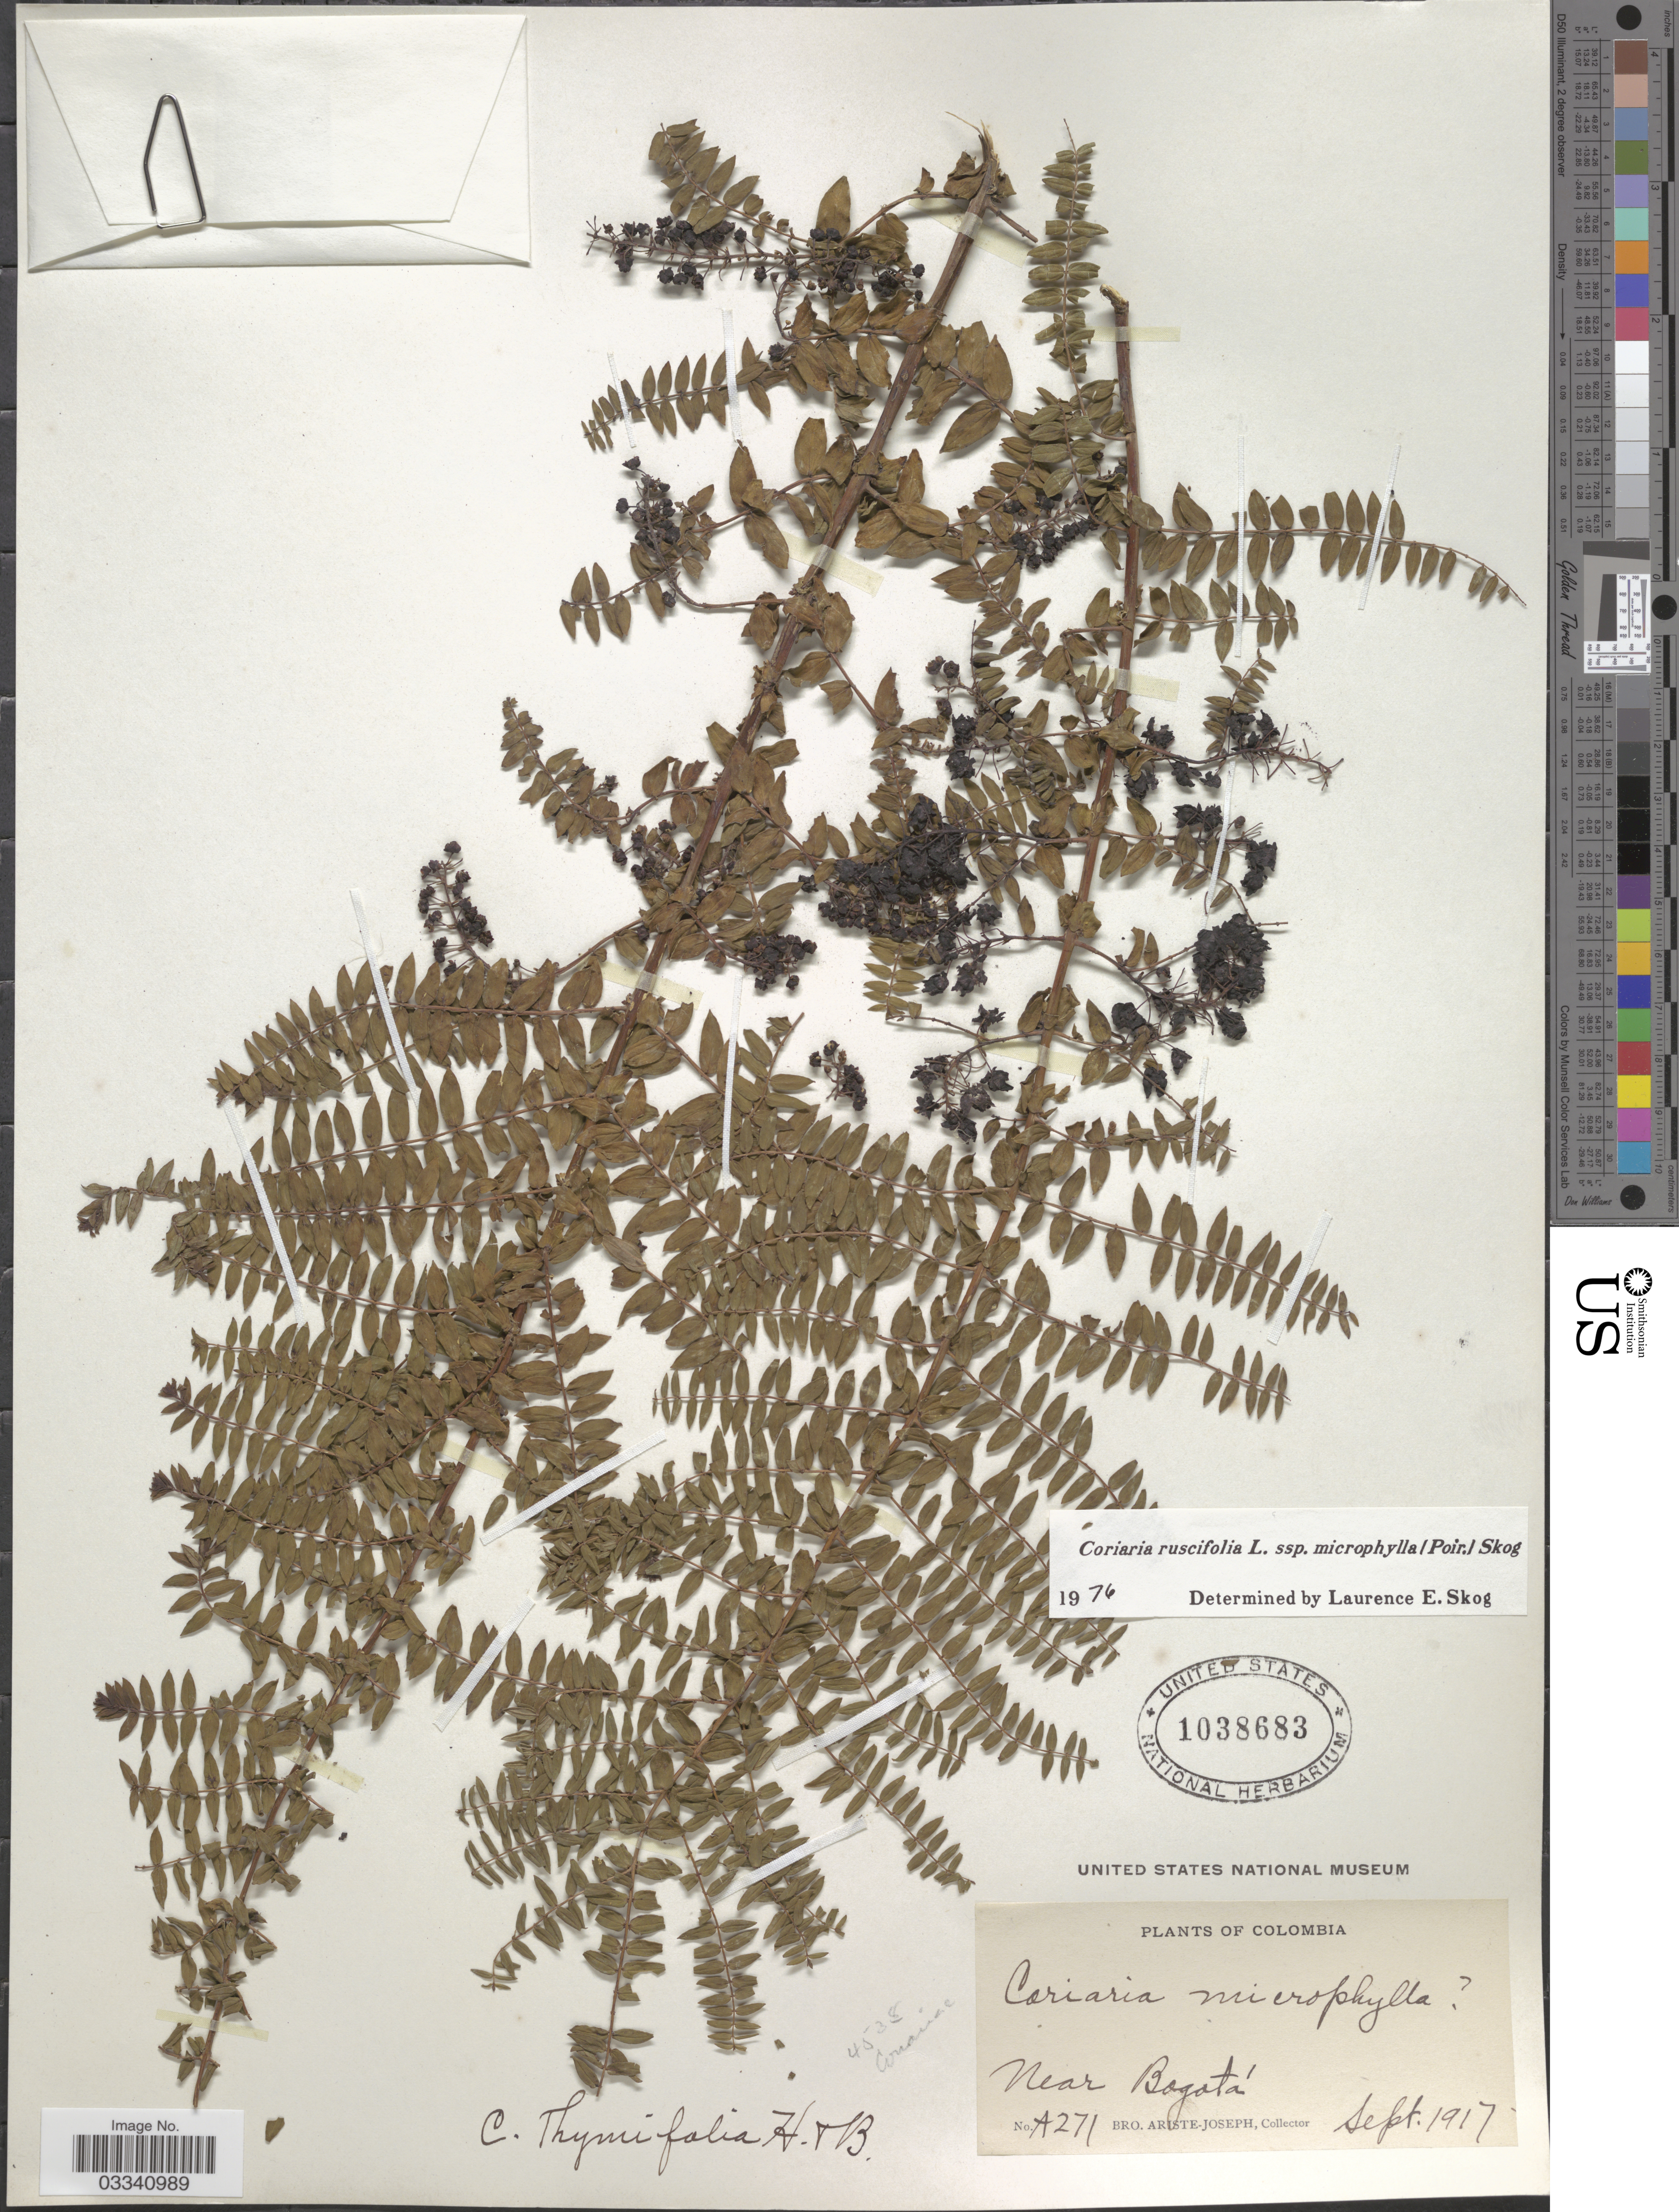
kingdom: Plantae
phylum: Tracheophyta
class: Magnoliopsida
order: Cucurbitales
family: Coriariaceae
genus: Coriaria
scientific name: Coriaria ruscifolia subsp. microphylla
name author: (Poir.) L.E. Skog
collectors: Bro. Ariste-Joseph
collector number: A271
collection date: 1917-09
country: Colombia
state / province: Bogota D.C.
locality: Near Bogotá.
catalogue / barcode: US 1038683